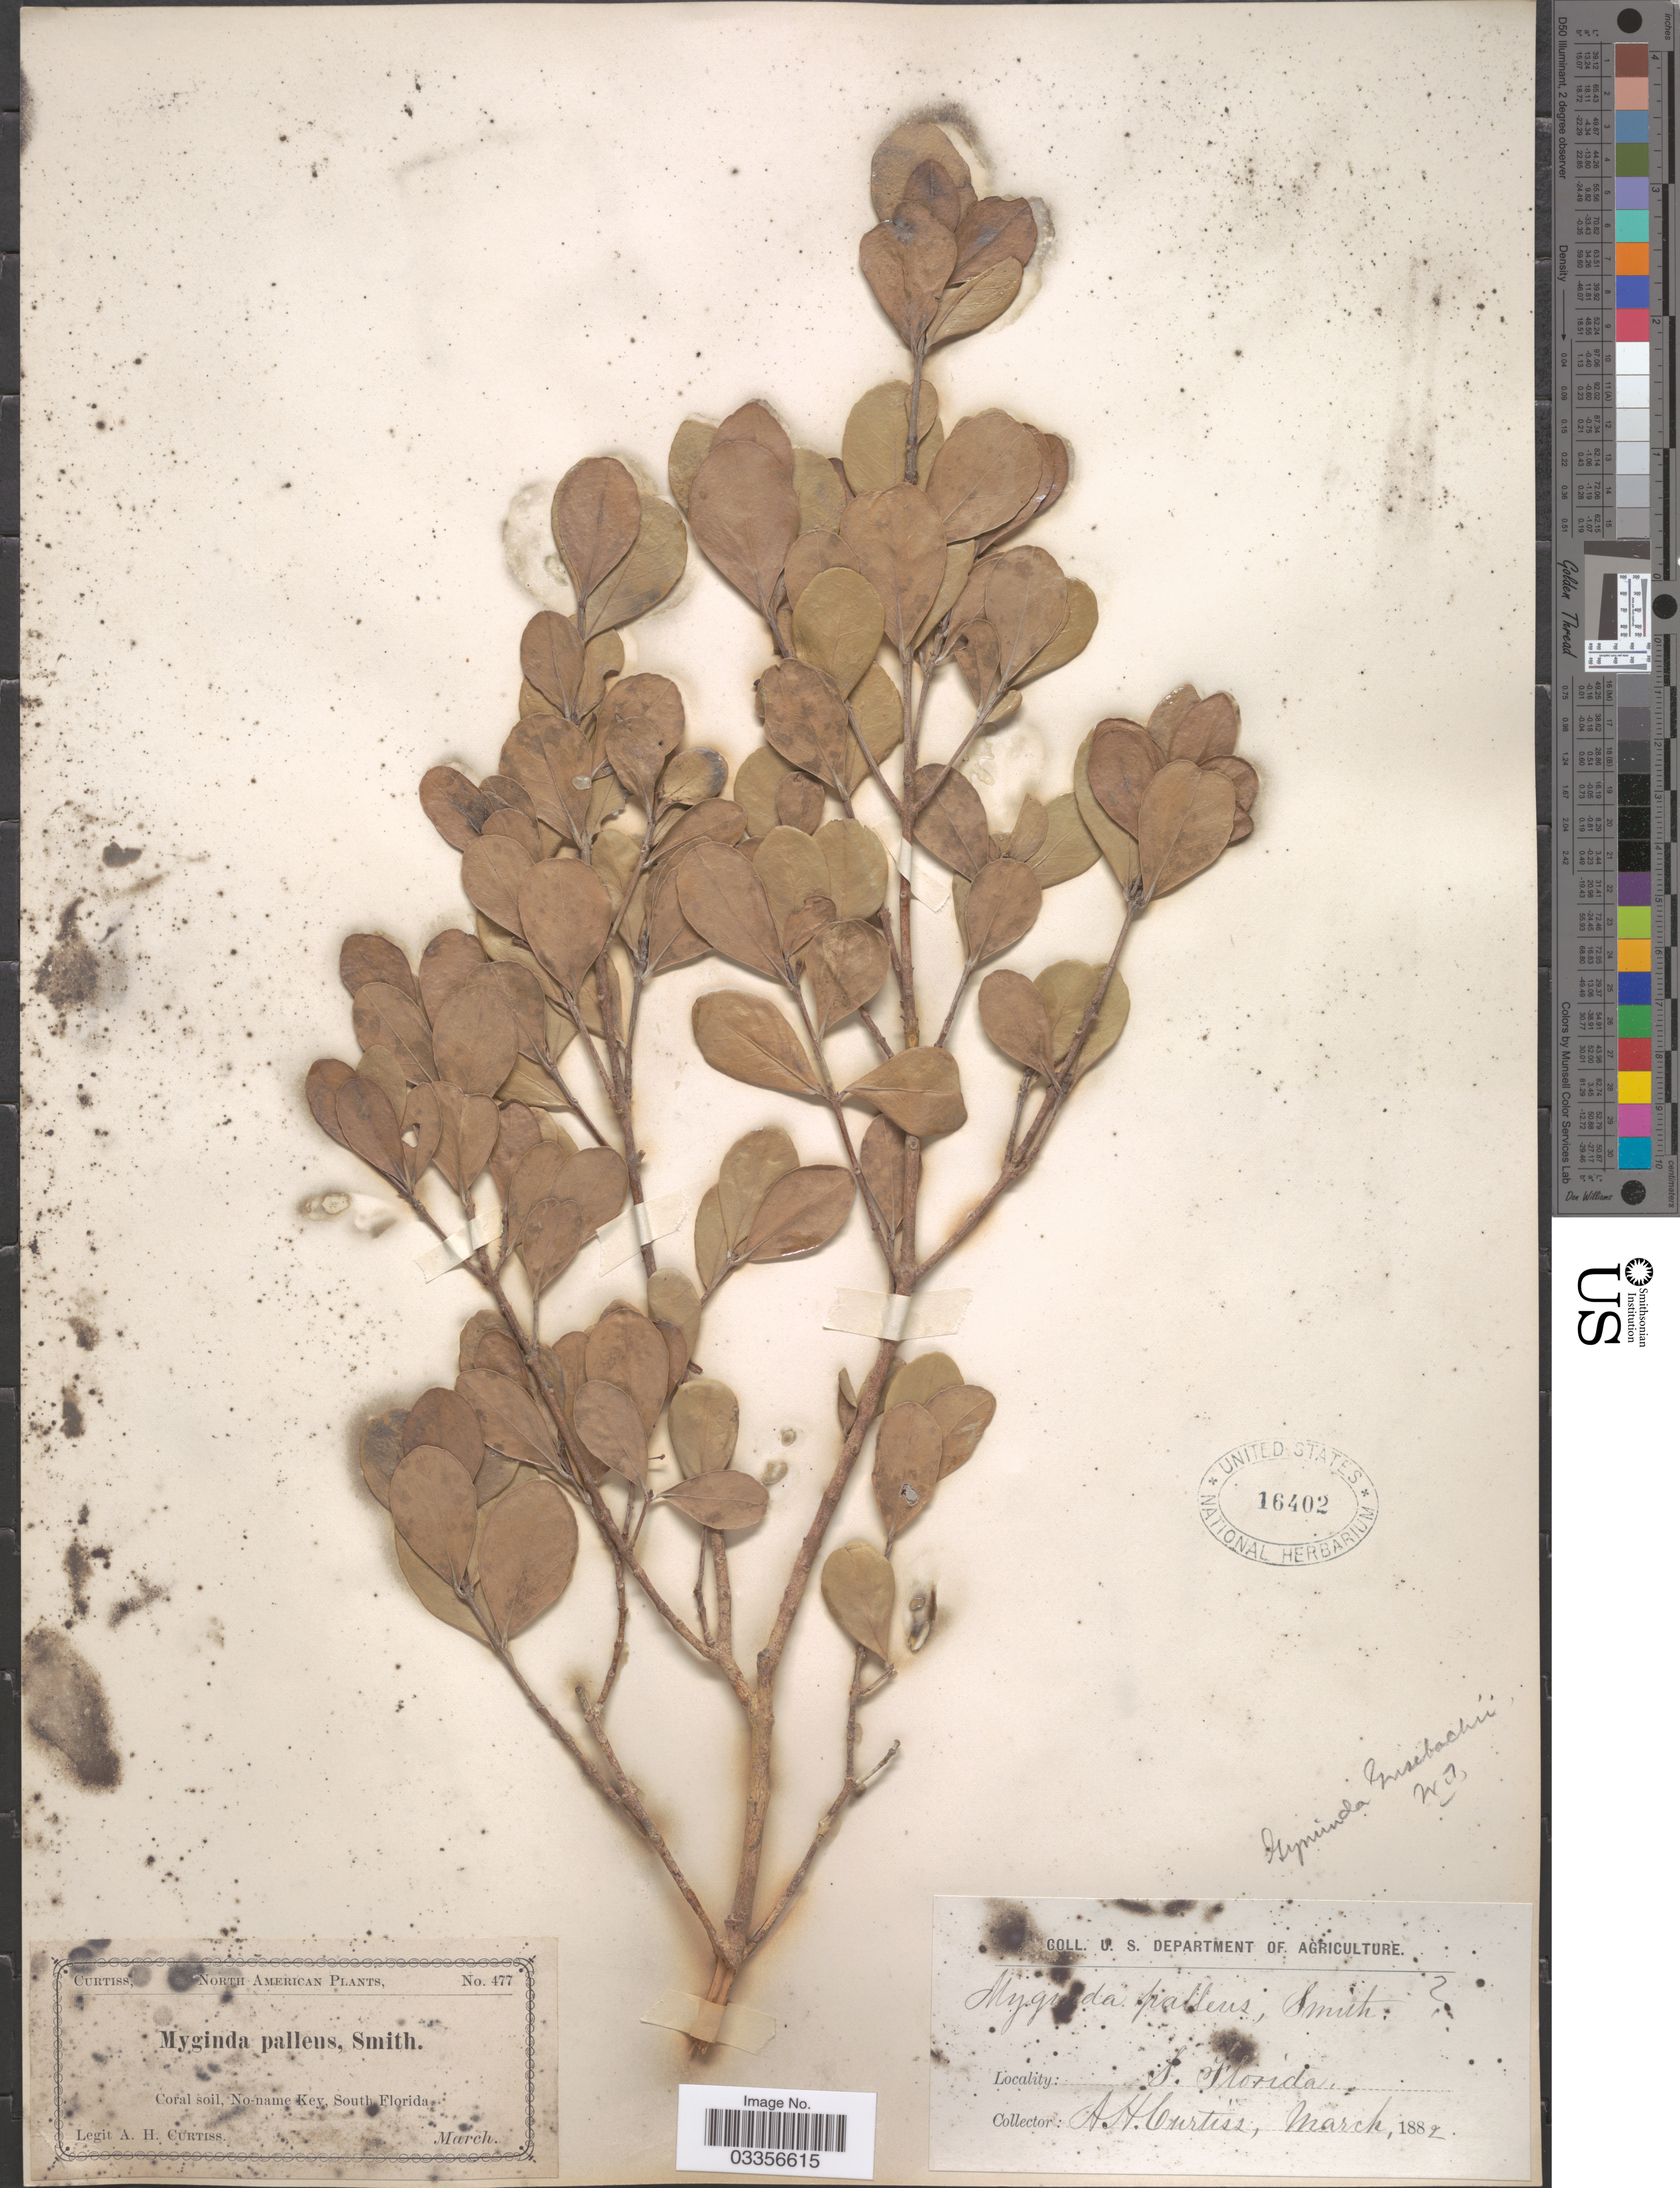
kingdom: Plantae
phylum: Tracheophyta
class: Magnoliopsida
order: Celastrales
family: Celastraceae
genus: Gyminda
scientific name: Gyminda grisebachii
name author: Sarg.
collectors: A. H. Curtiss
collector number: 477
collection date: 1882-03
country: United States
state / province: Florida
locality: No-name Key, South Florida.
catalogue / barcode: US 16402